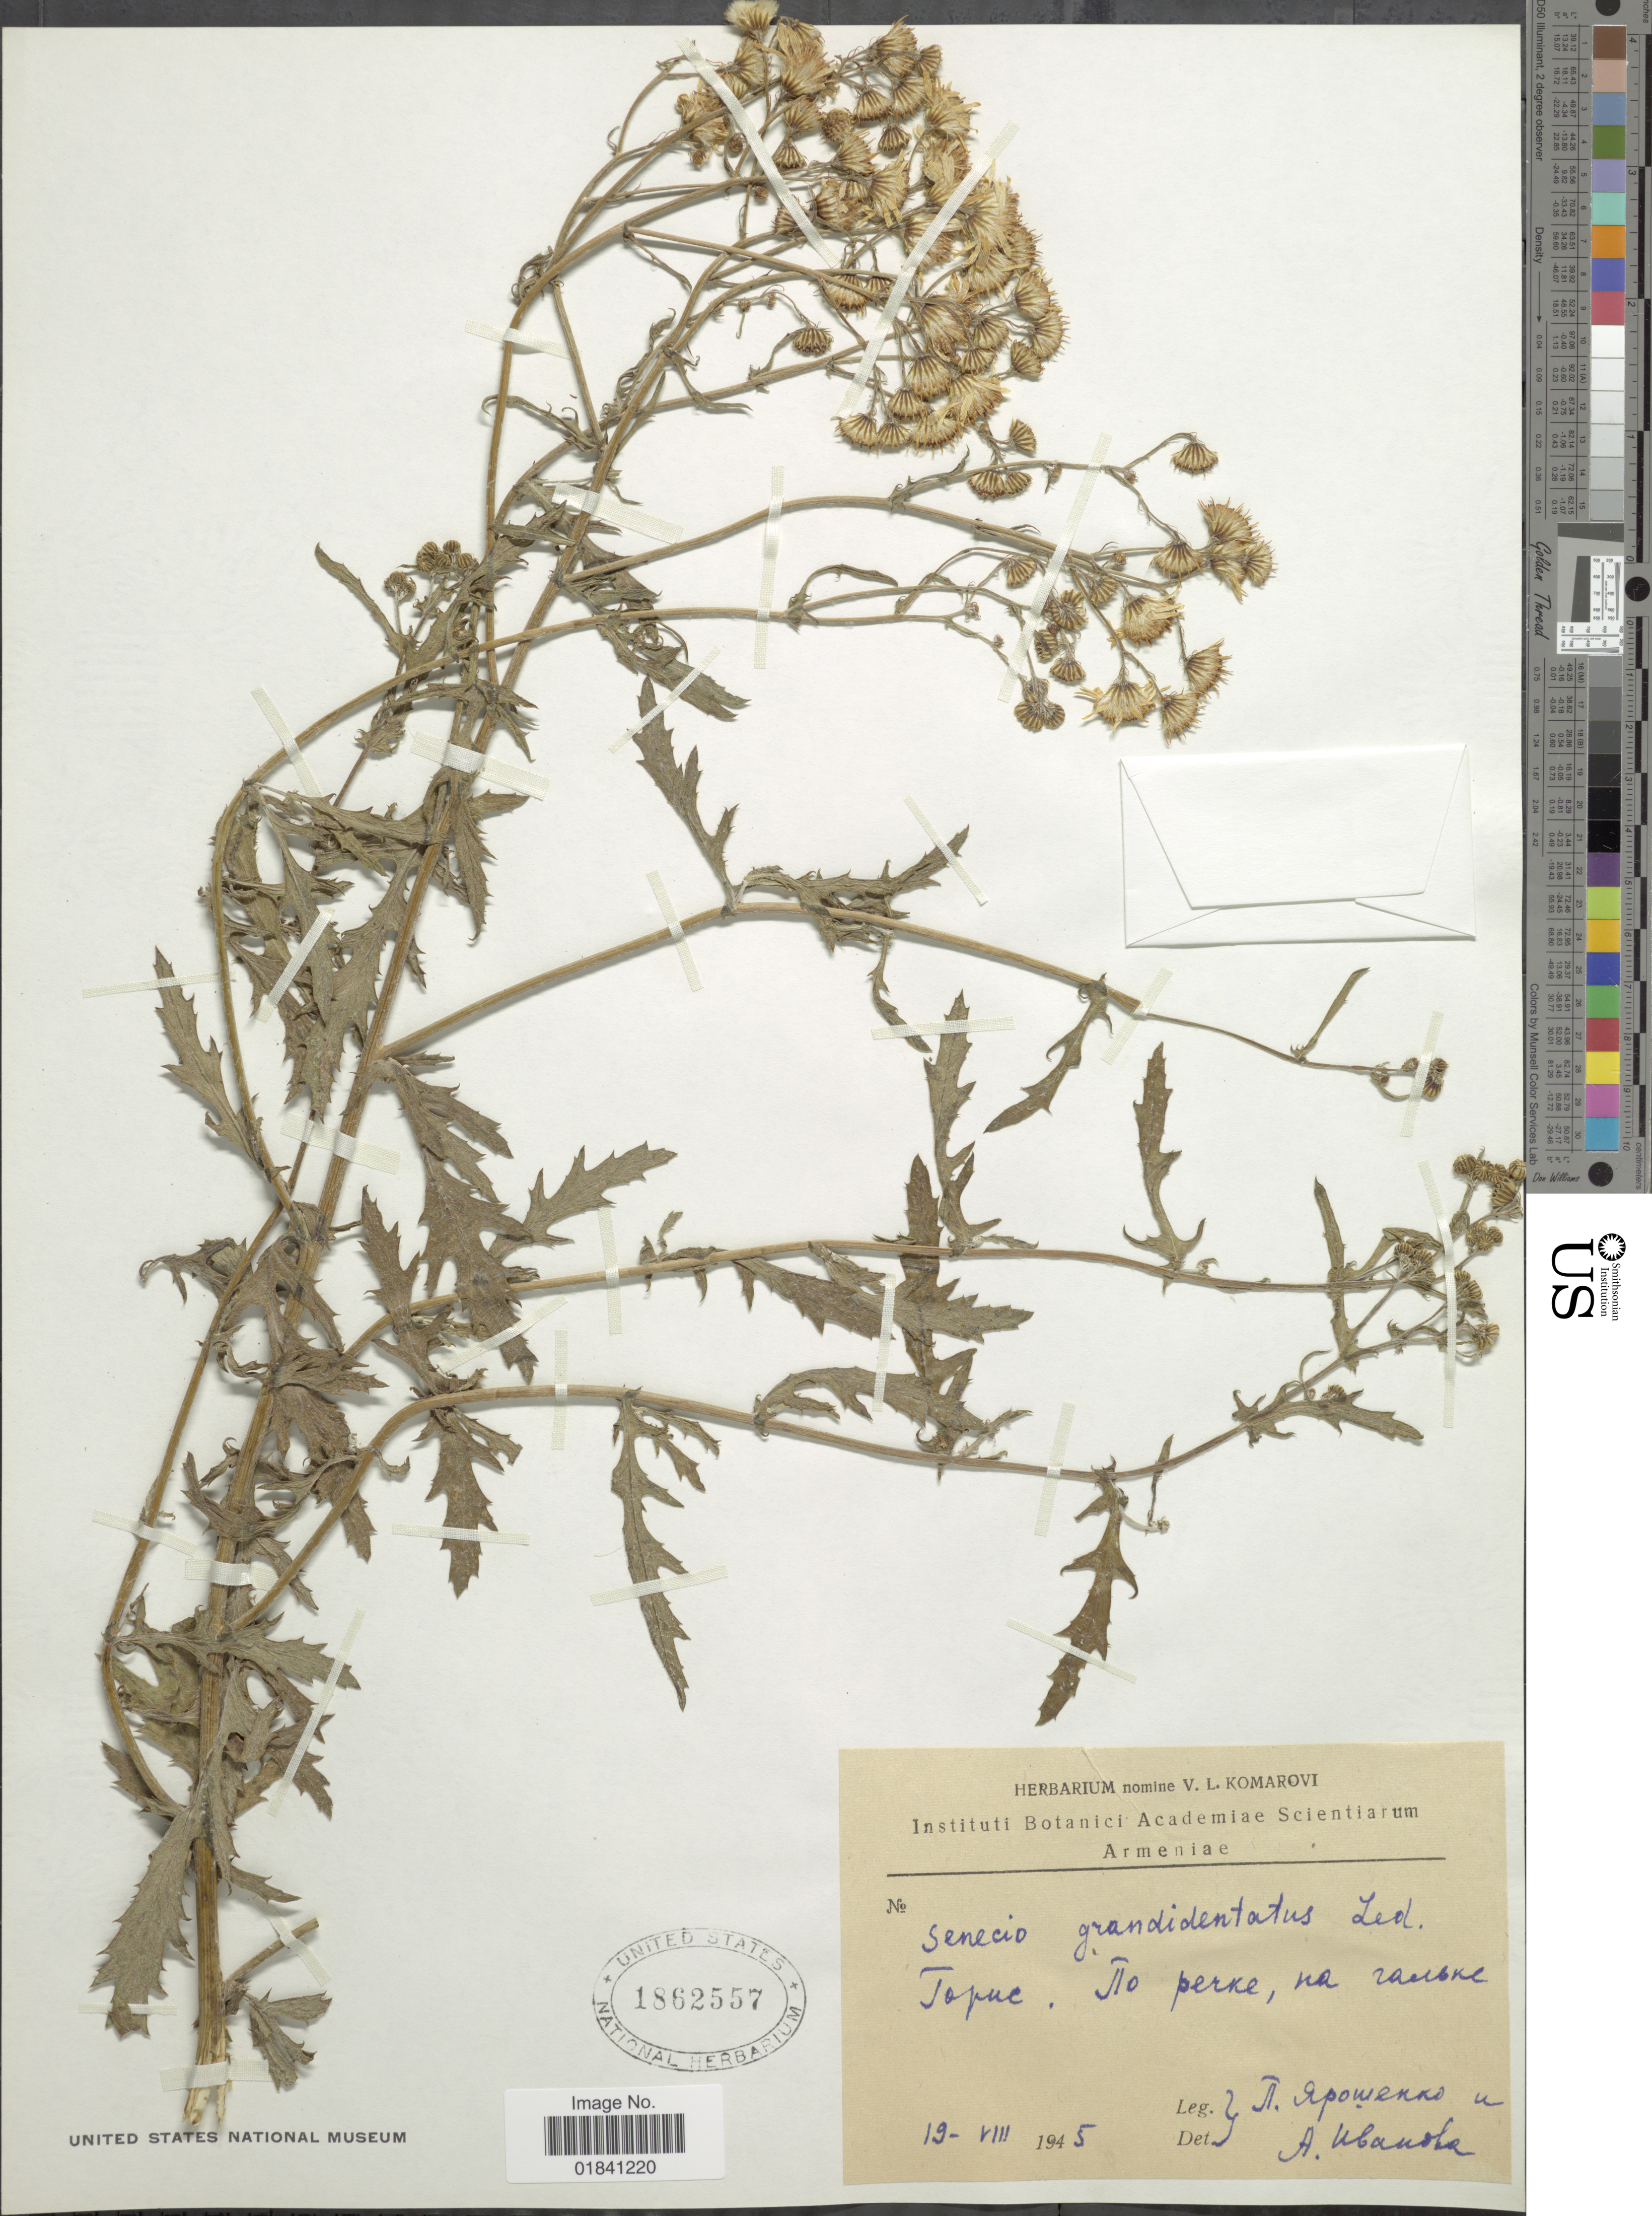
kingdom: Plantae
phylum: Tracheophyta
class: Magnoliopsida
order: Asterales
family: Asteraceae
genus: Senecio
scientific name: Senecio grandidentatus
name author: Ledeb.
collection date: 1945-08-19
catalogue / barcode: US 1862557